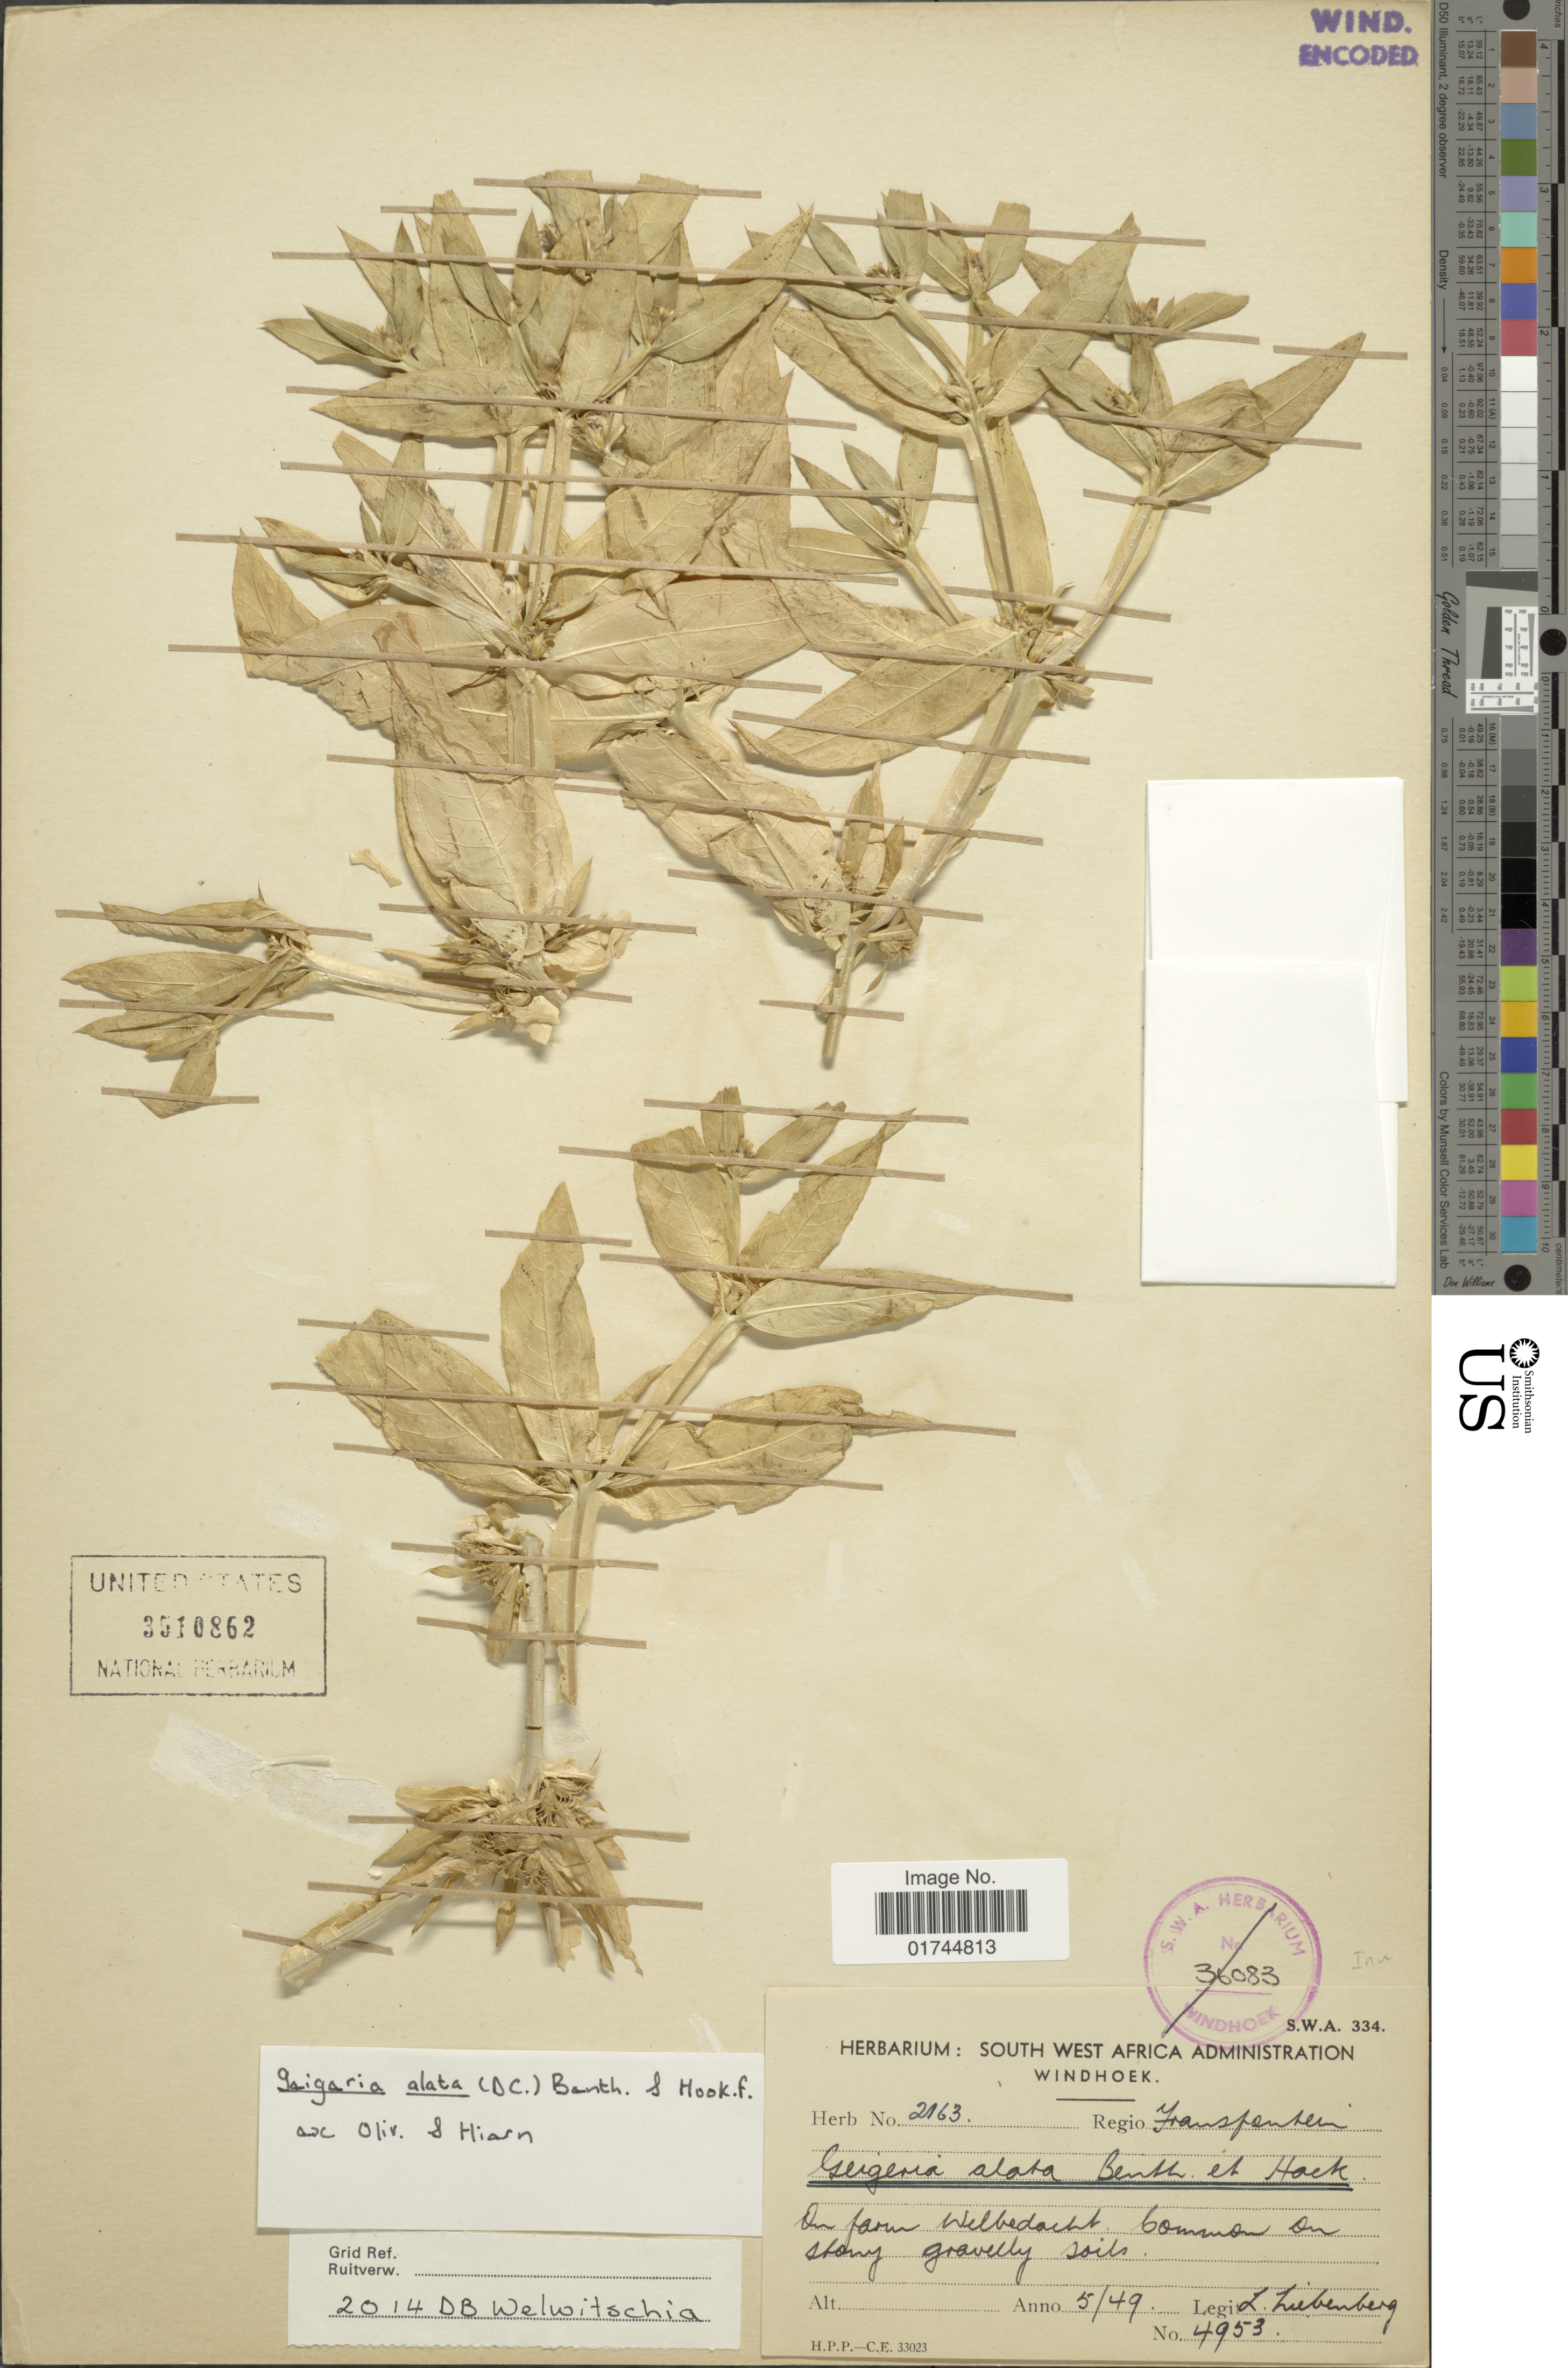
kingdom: Plantae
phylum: Tracheophyta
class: Magnoliopsida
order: Asterales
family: Asteraceae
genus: Geigeria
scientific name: Geigeria alata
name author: (Hochst. & Steud. ex DC.) Oliv. & Hiern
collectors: L. Liebenberg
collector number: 4953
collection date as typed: Transcribed d/m/y: /5/49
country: South Africa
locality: On farm Welbedacht comon on stony gravelly soils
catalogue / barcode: US 3510862